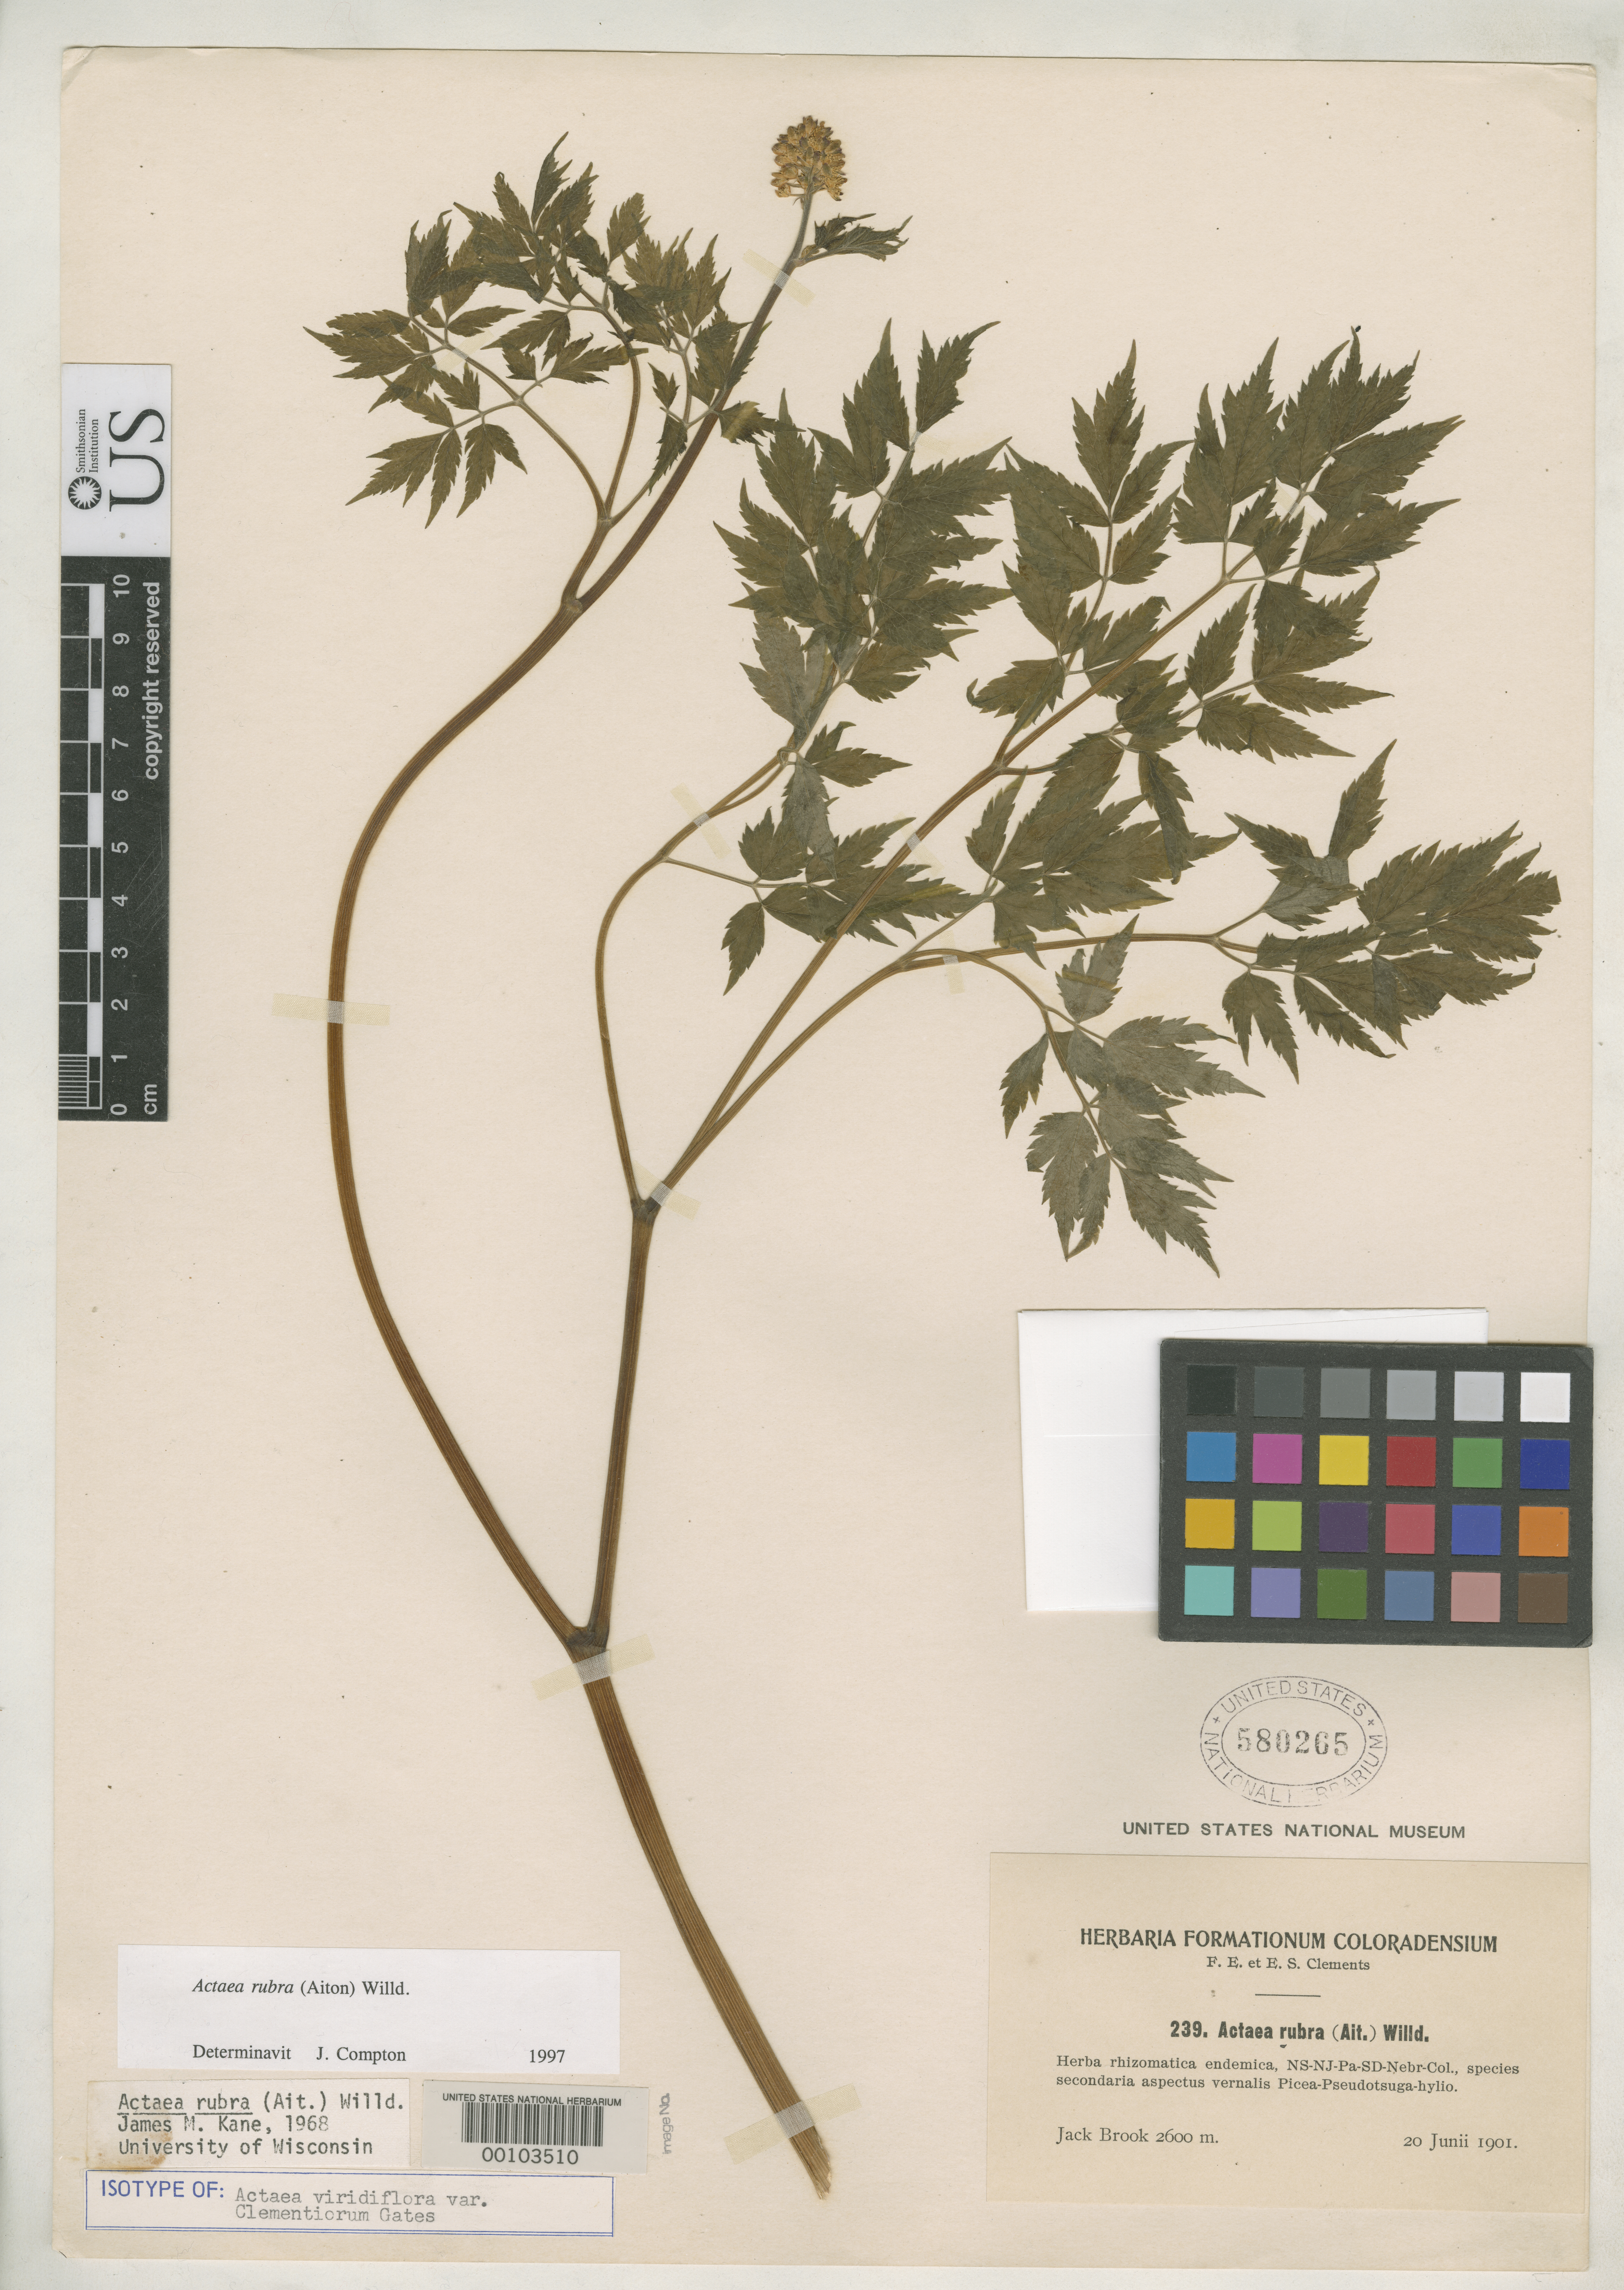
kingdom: Plantae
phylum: Tracheophyta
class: Magnoliopsida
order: Ranunculales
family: Ranunculaceae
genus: Actaea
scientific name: Actaea viridiflora var. clementiorum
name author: R.R. Gates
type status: Isotype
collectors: F. E. Clements & E. S. Clements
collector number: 239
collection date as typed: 20 Jun 1901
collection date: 1901-06-20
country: United States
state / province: Colorado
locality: Jack Brooks.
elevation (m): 2600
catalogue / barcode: US 580265